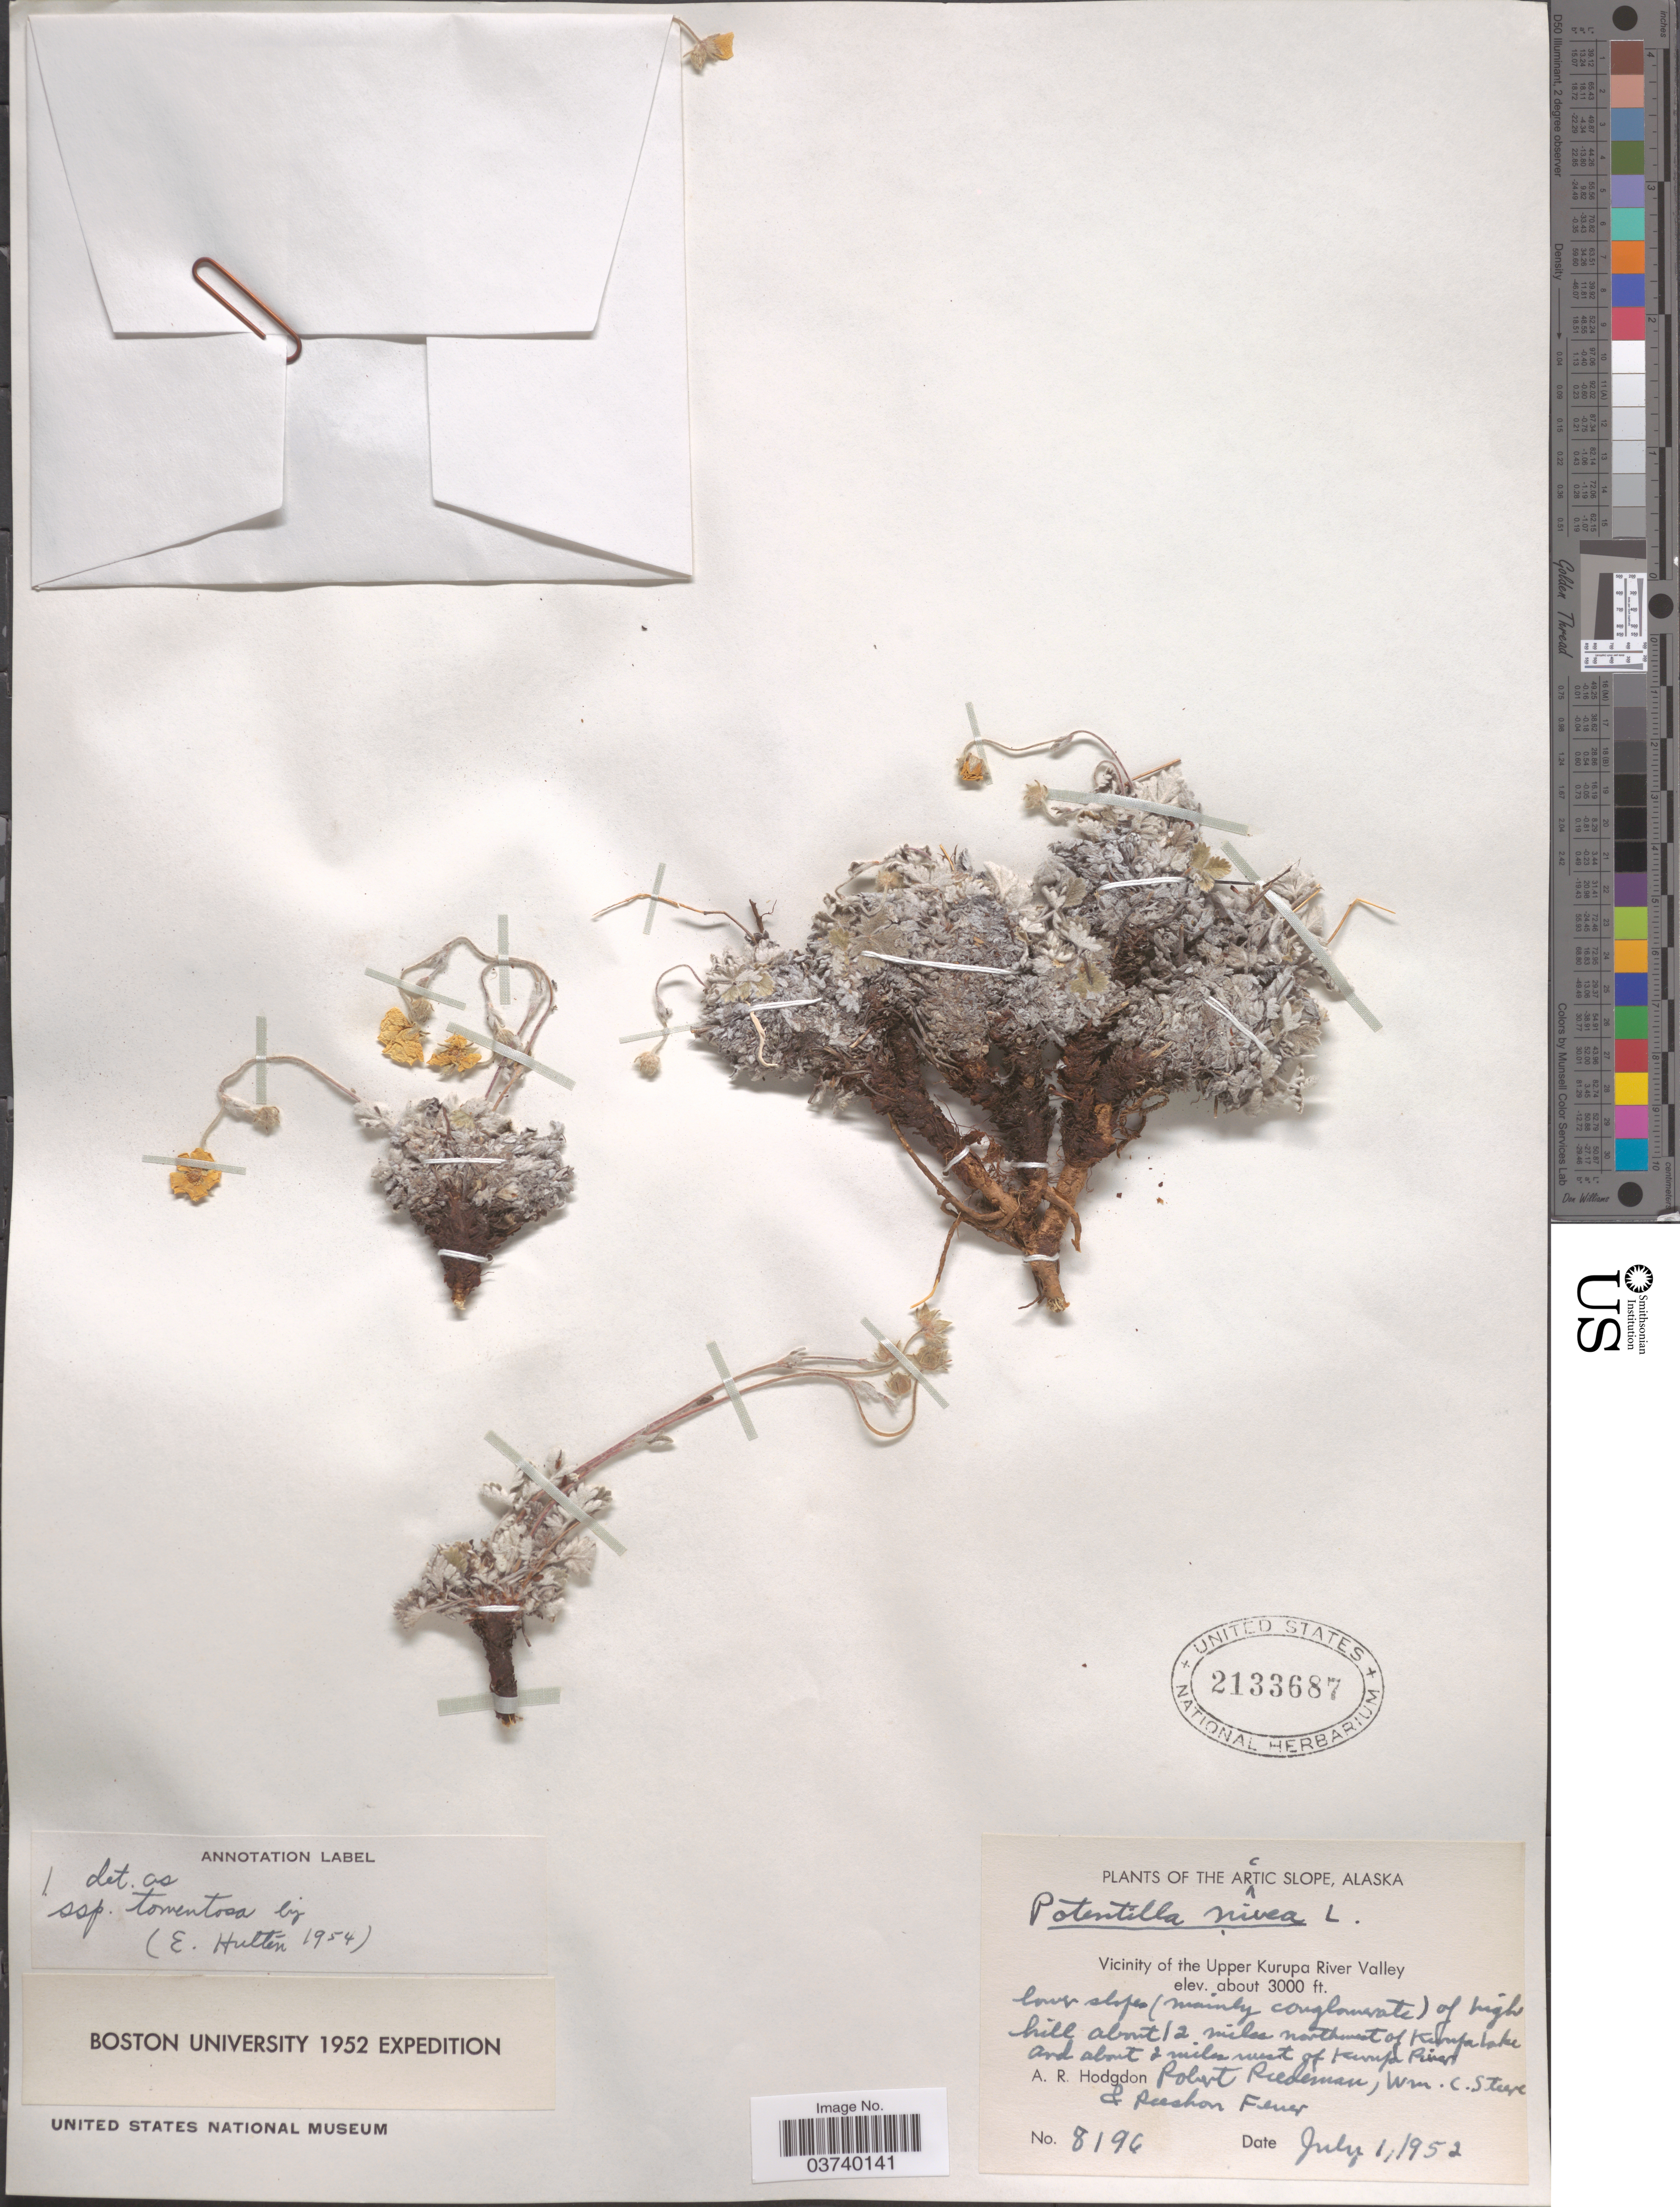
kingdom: Plantae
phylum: Tracheophyta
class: Magnoliopsida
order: Rosales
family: Rosaceae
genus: Potentilla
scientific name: Potentilla nivea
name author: L.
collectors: A. R. Hodgdon, R. Piedeman, W. C. Steere & R. Feuer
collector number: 8196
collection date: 1952-07-01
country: United States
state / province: Alaska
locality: The Arctic Slope. Vicinity of the Upper Kurupa River Valley. About 12 miles northwest of Kurupa Lake and about 2 miles west of Kurupa River.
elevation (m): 914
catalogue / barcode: US 2133687